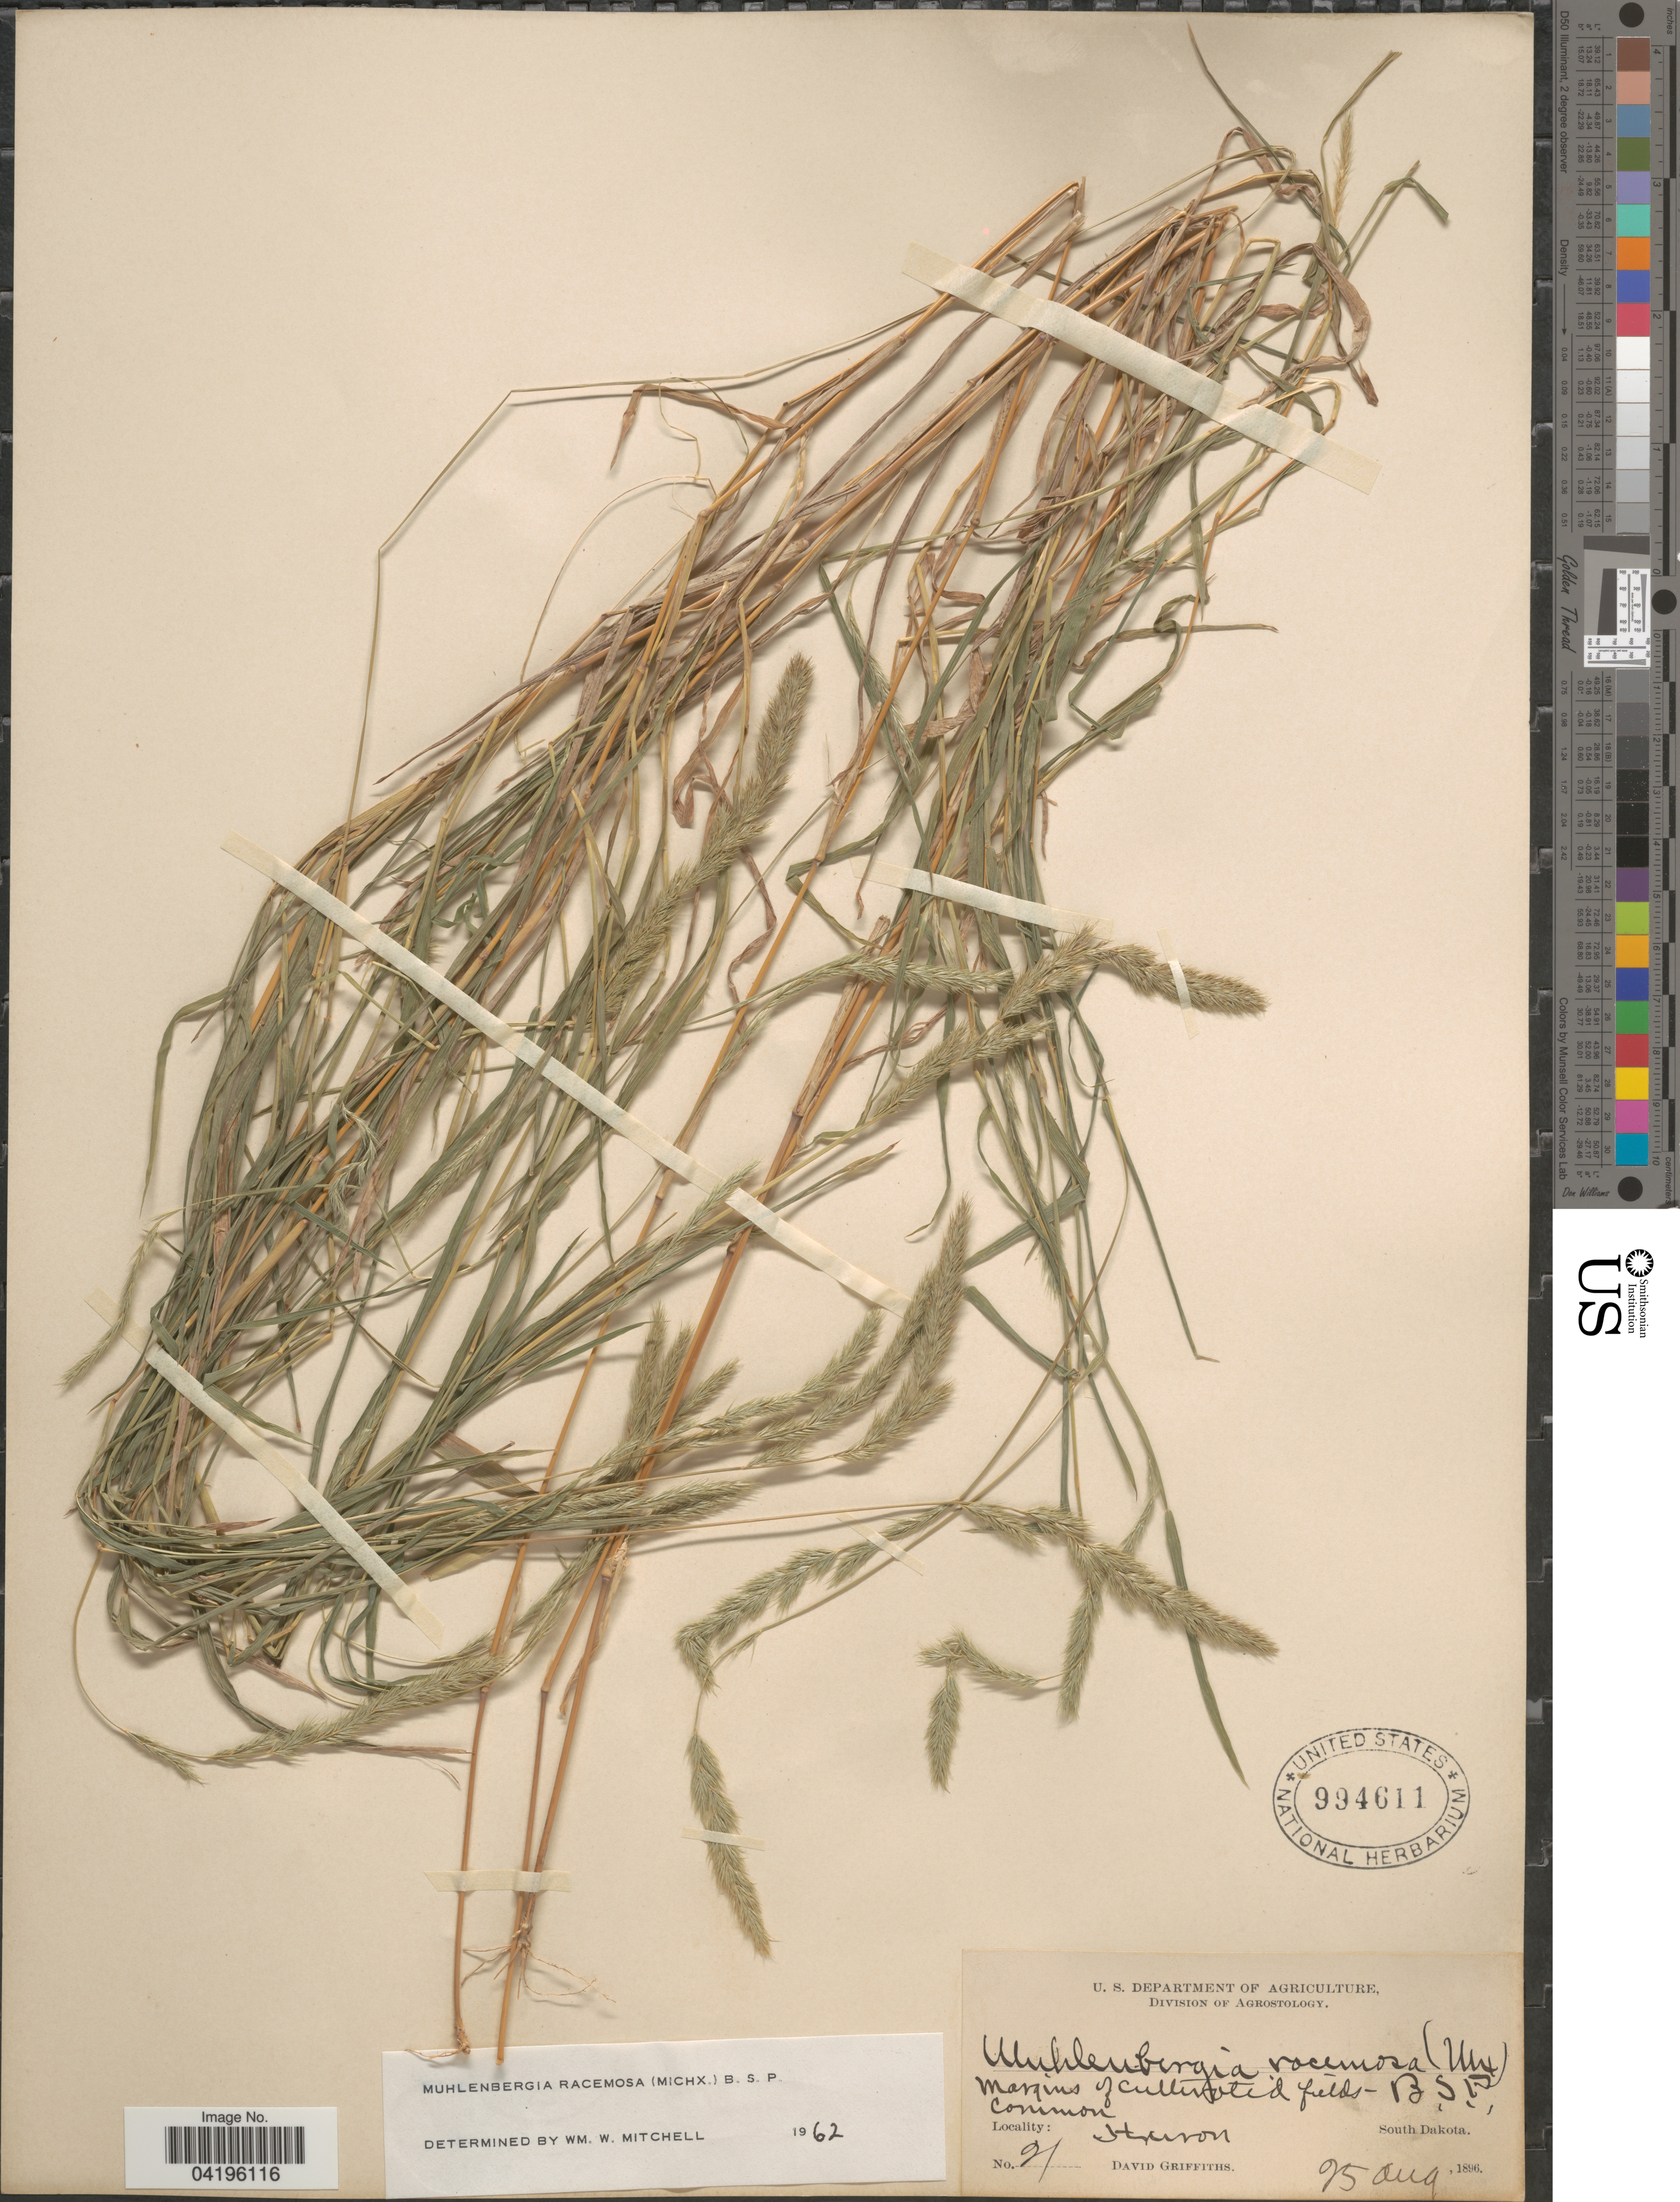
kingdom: Plantae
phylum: Tracheophyta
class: Liliopsida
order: Poales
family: Poaceae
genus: Muhlenbergia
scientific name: Muhlenbergia racemosa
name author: (Michx.) Britton et al.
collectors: D. Griffiths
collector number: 21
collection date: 1896-08-25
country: United States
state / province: South Dakota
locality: Huron.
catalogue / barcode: US 994611